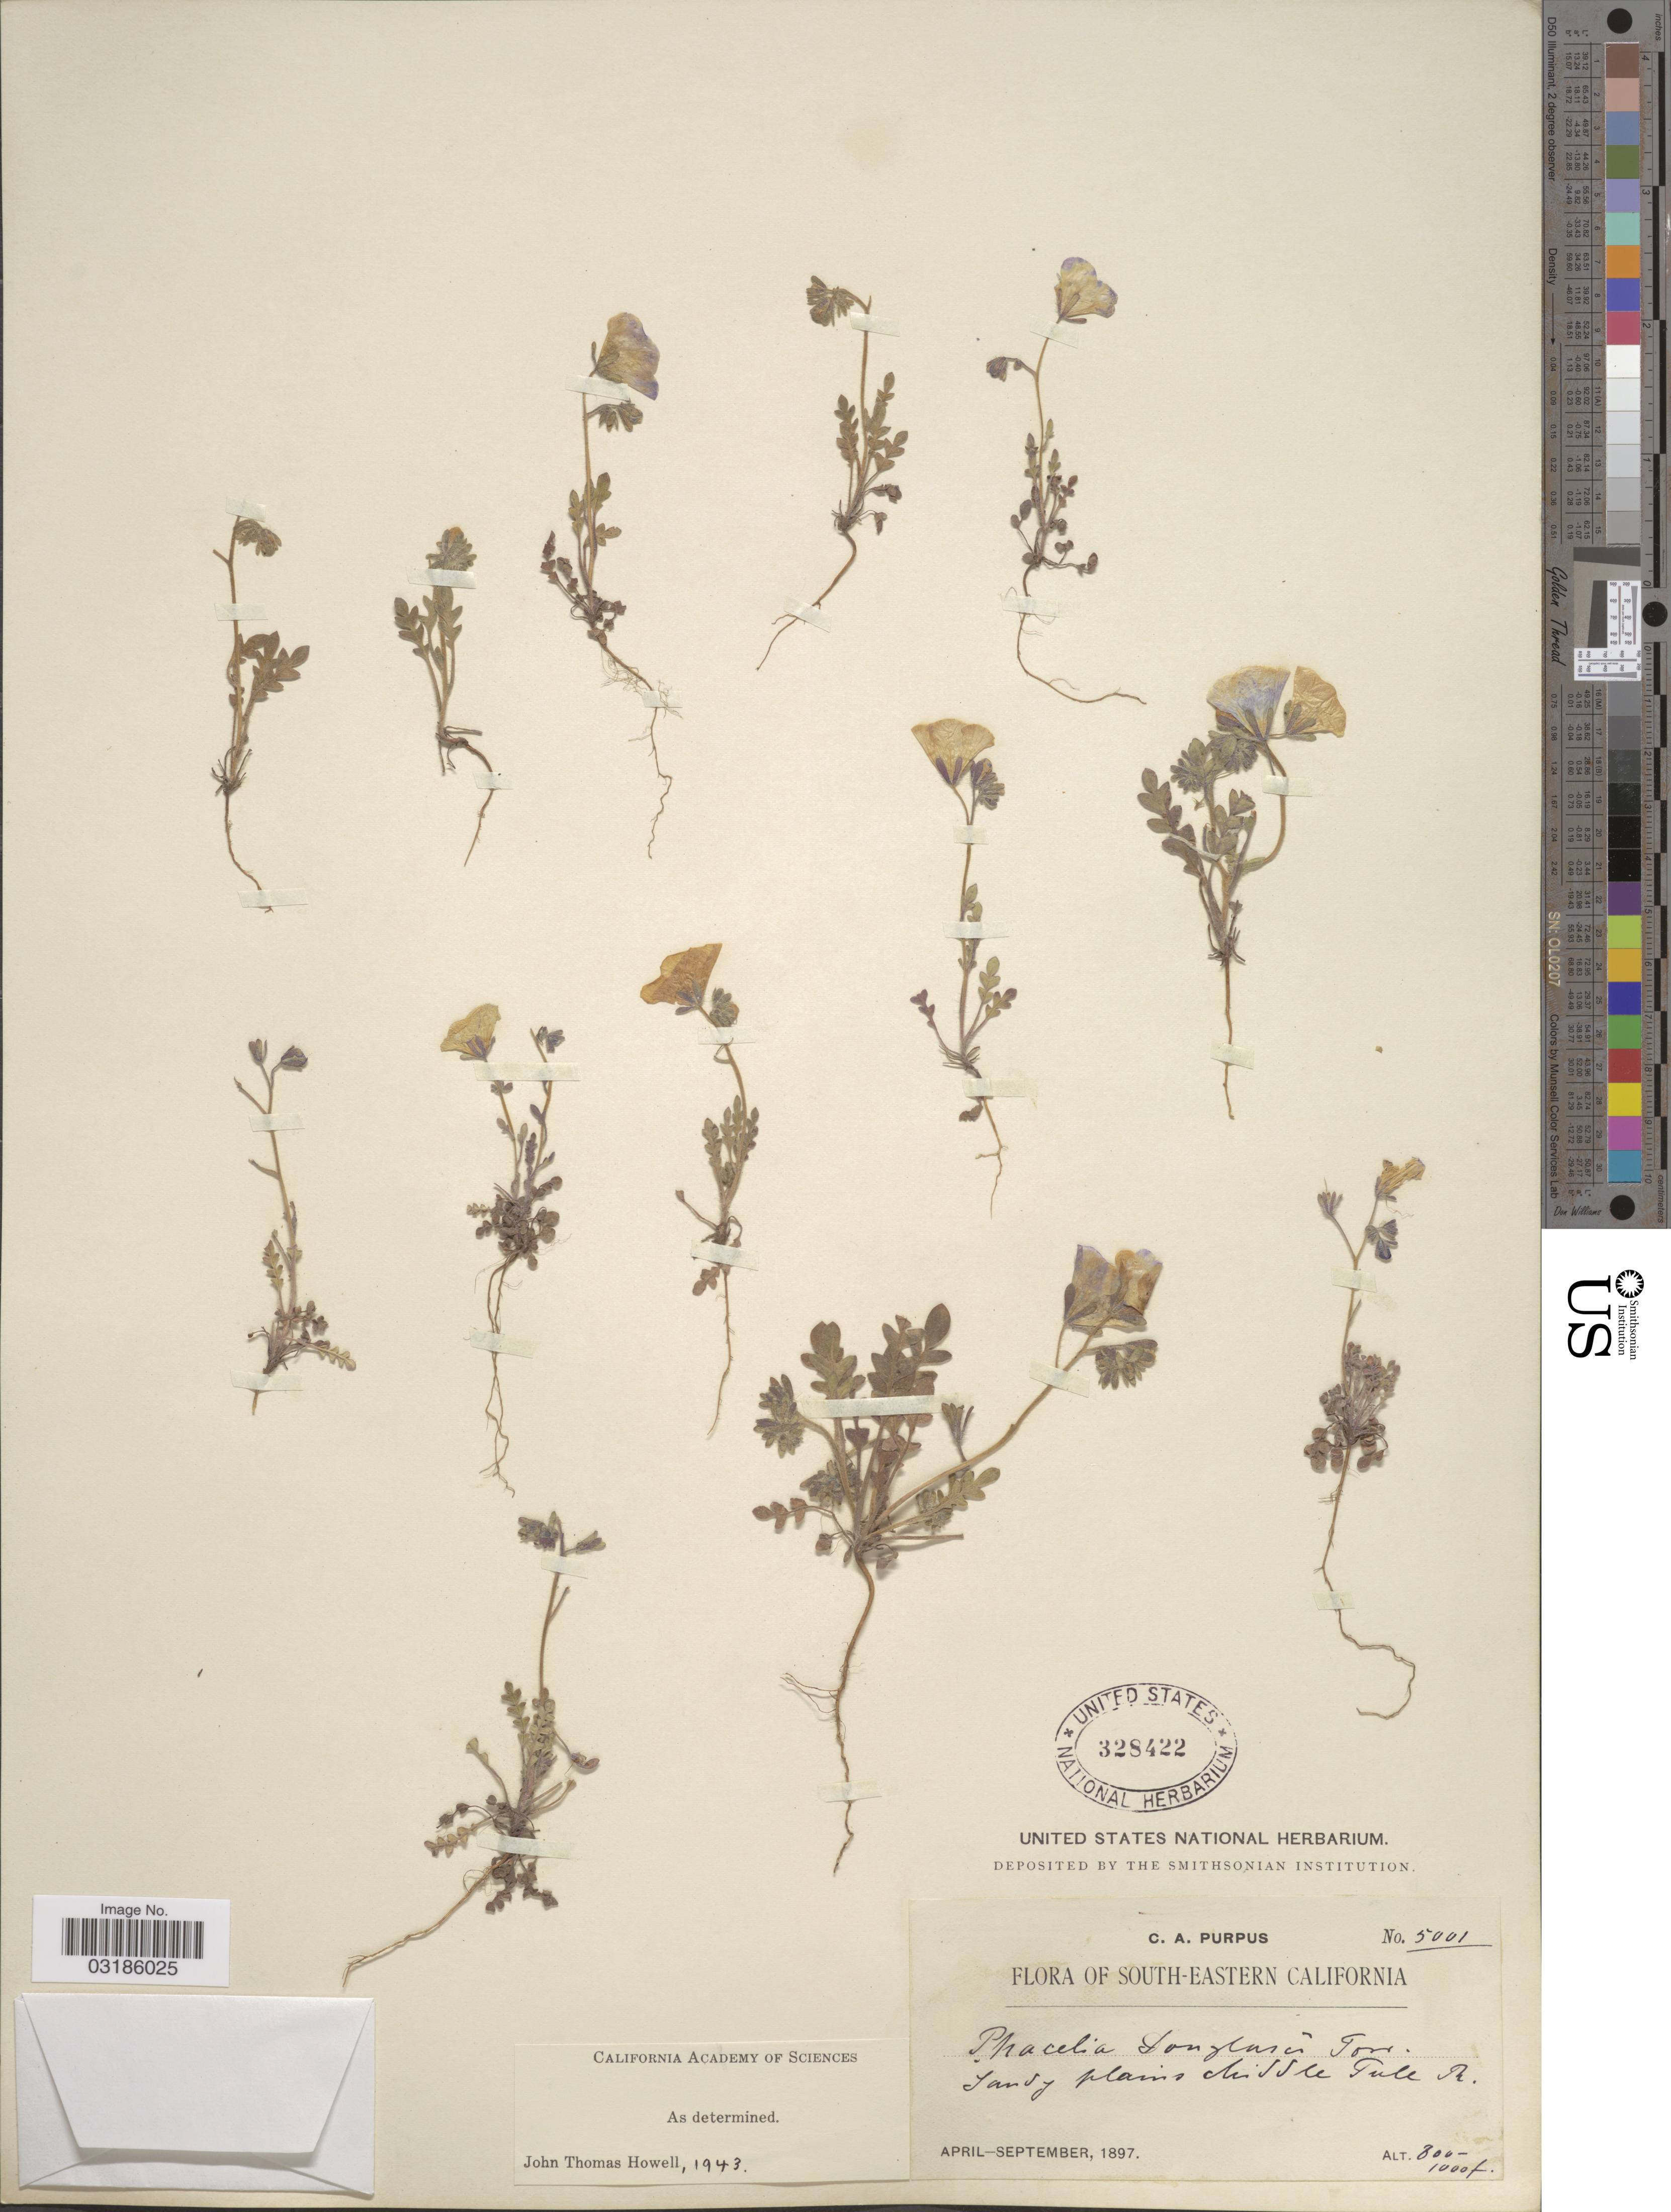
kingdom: Plantae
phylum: Tracheophyta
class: Magnoliopsida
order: Boraginales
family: Hydrophyllaceae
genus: Phacelia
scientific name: Phacelia douglasii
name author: (Benth.) Torr.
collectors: C. A. Purpus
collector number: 5001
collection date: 1897-04/1897-09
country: United States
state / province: California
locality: South-Eastern California. Sandy plains Middle Tule R.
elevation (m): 244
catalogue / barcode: US 328422